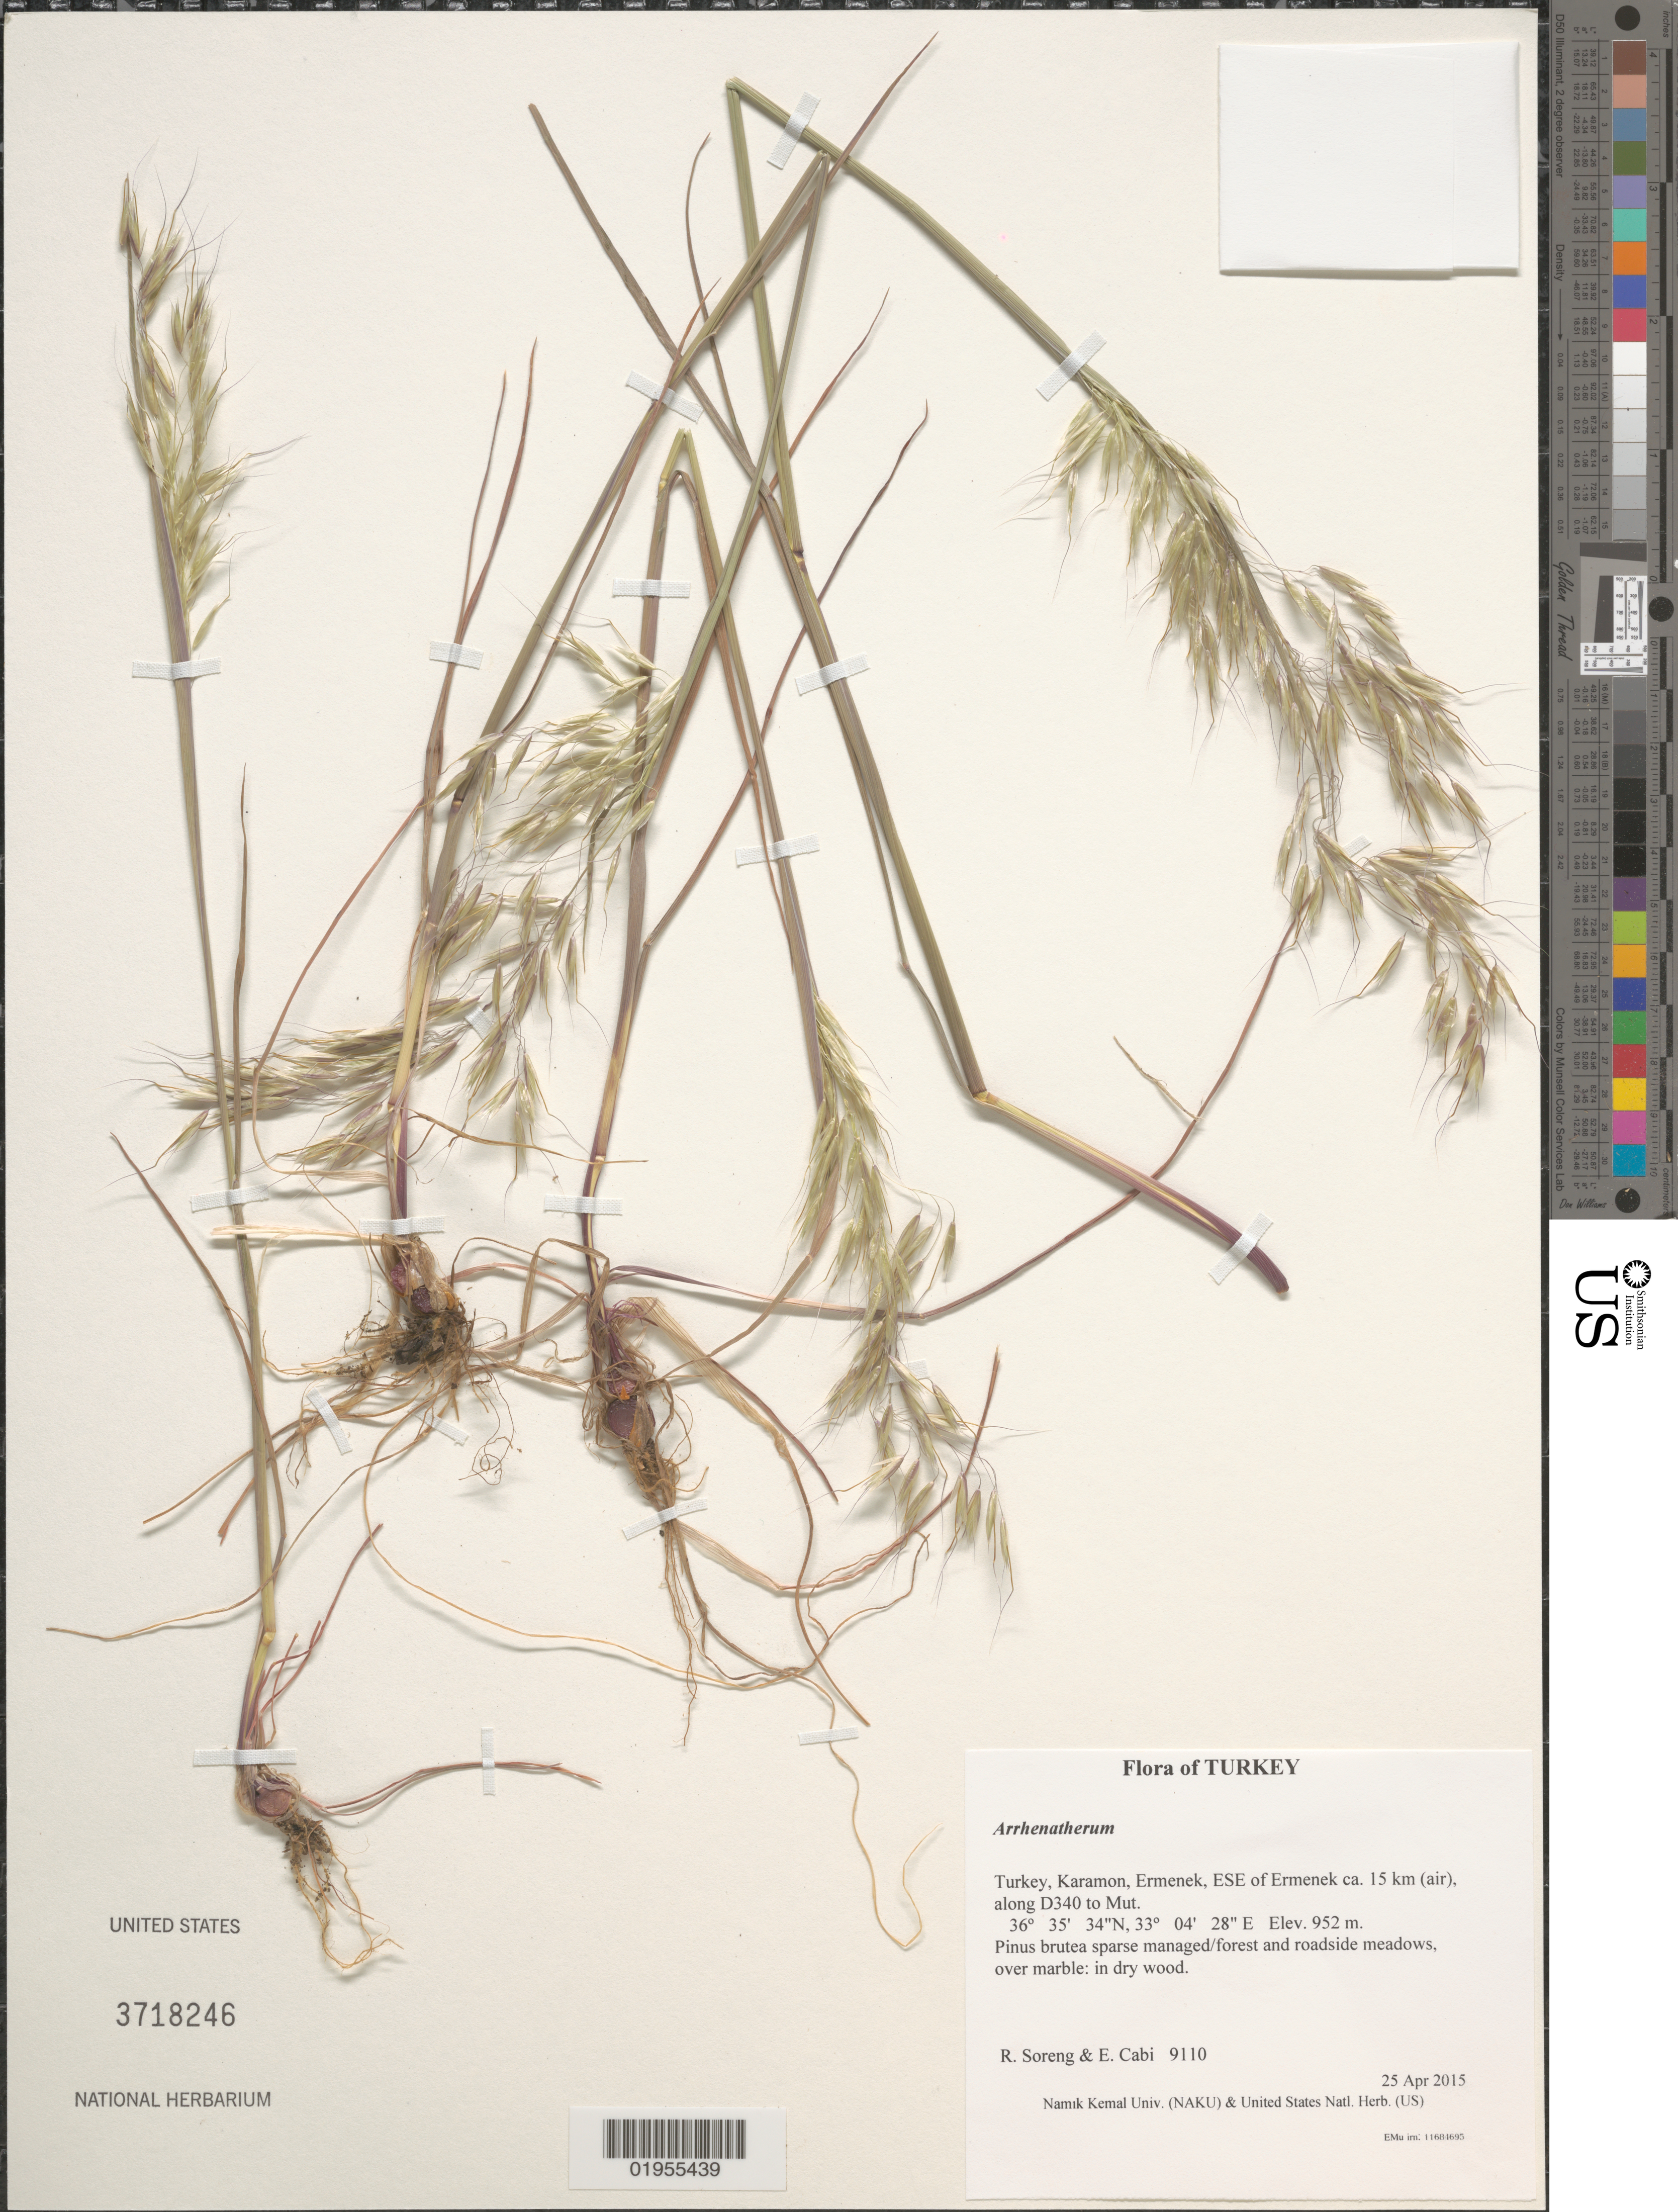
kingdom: Plantae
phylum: Tracheophyta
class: Liliopsida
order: Poales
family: Poaceae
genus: Arrhenatherum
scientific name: Arrhenatherum sp.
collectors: R. J. Soreng & E. Cabi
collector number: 9110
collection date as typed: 2015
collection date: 2015-04-25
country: Turkey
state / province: Karaman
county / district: Ermenek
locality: ESE of Ermenek ca. 15 km (air), along D340 to Mut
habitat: Pinus brutea sparse managed/forest and roadside meadows, over marble: in dry woods.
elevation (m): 952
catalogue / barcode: US 3718246